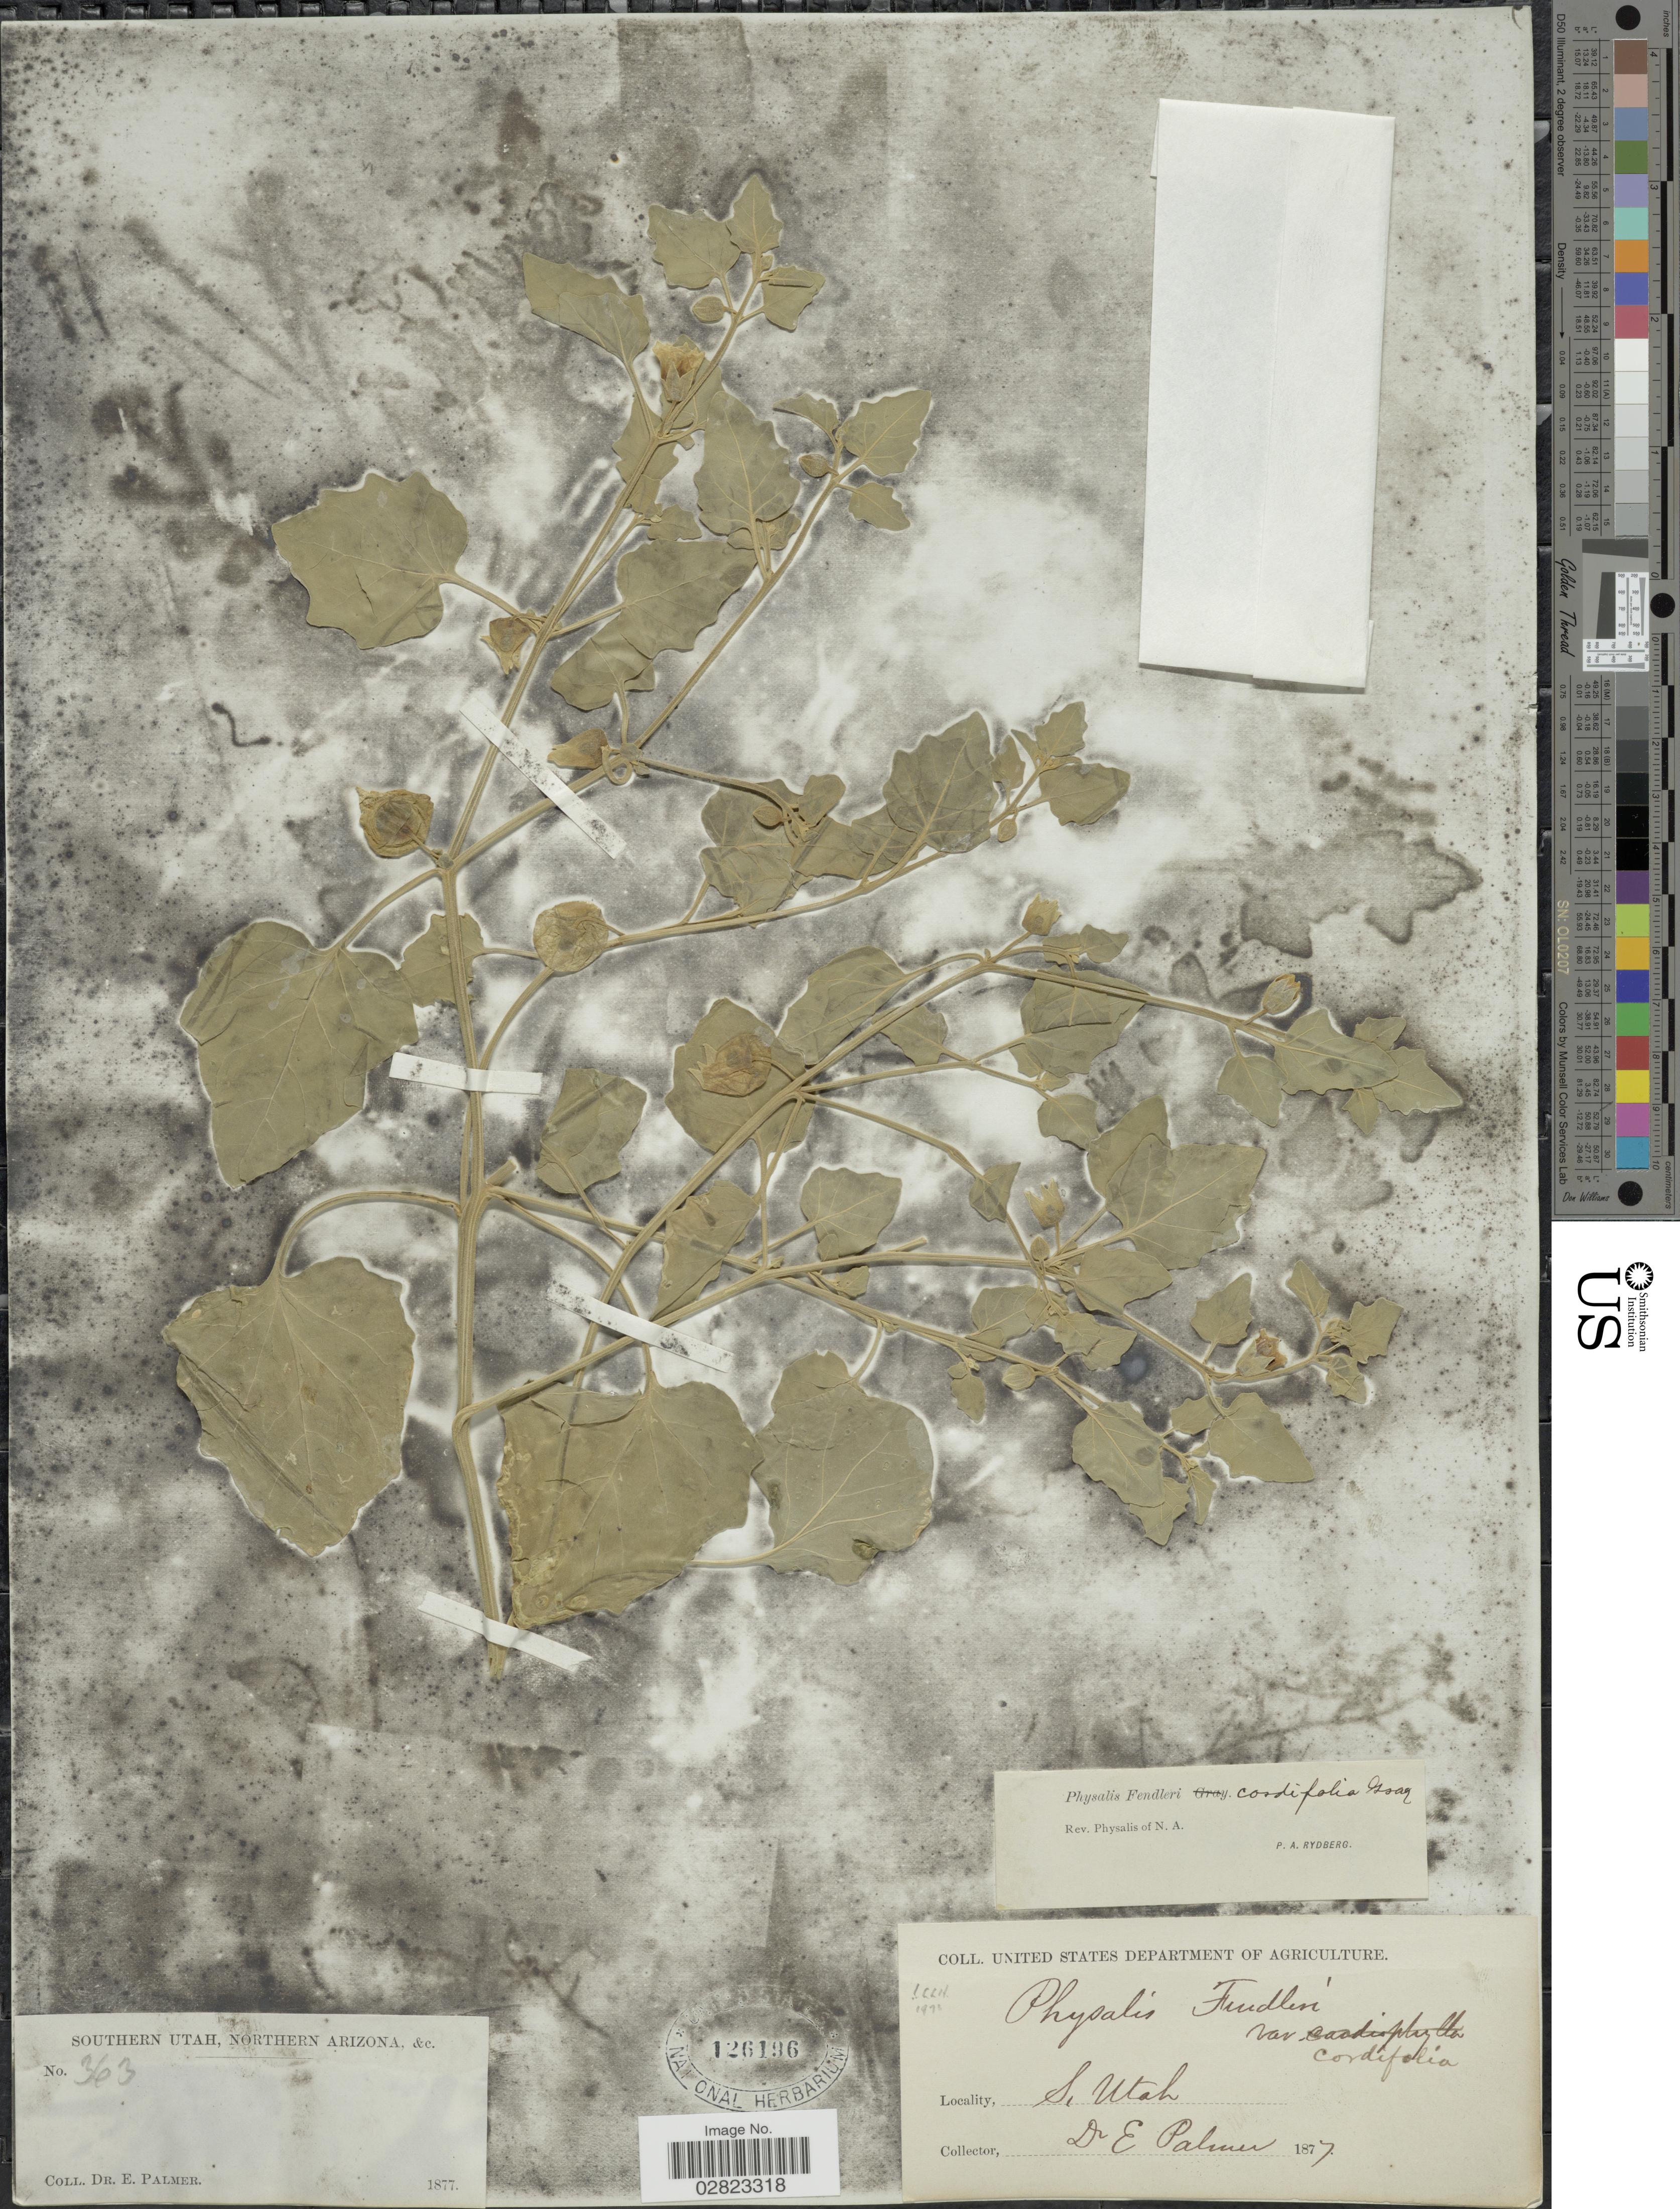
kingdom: Plantae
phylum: Tracheophyta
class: Magnoliopsida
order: Solanales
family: Solanaceae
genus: Physalis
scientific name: Physalis fendleri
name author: A. Gray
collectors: E. Palmer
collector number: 363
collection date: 1877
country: United States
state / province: Utah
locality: Southern Utah.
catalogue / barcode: US 126196